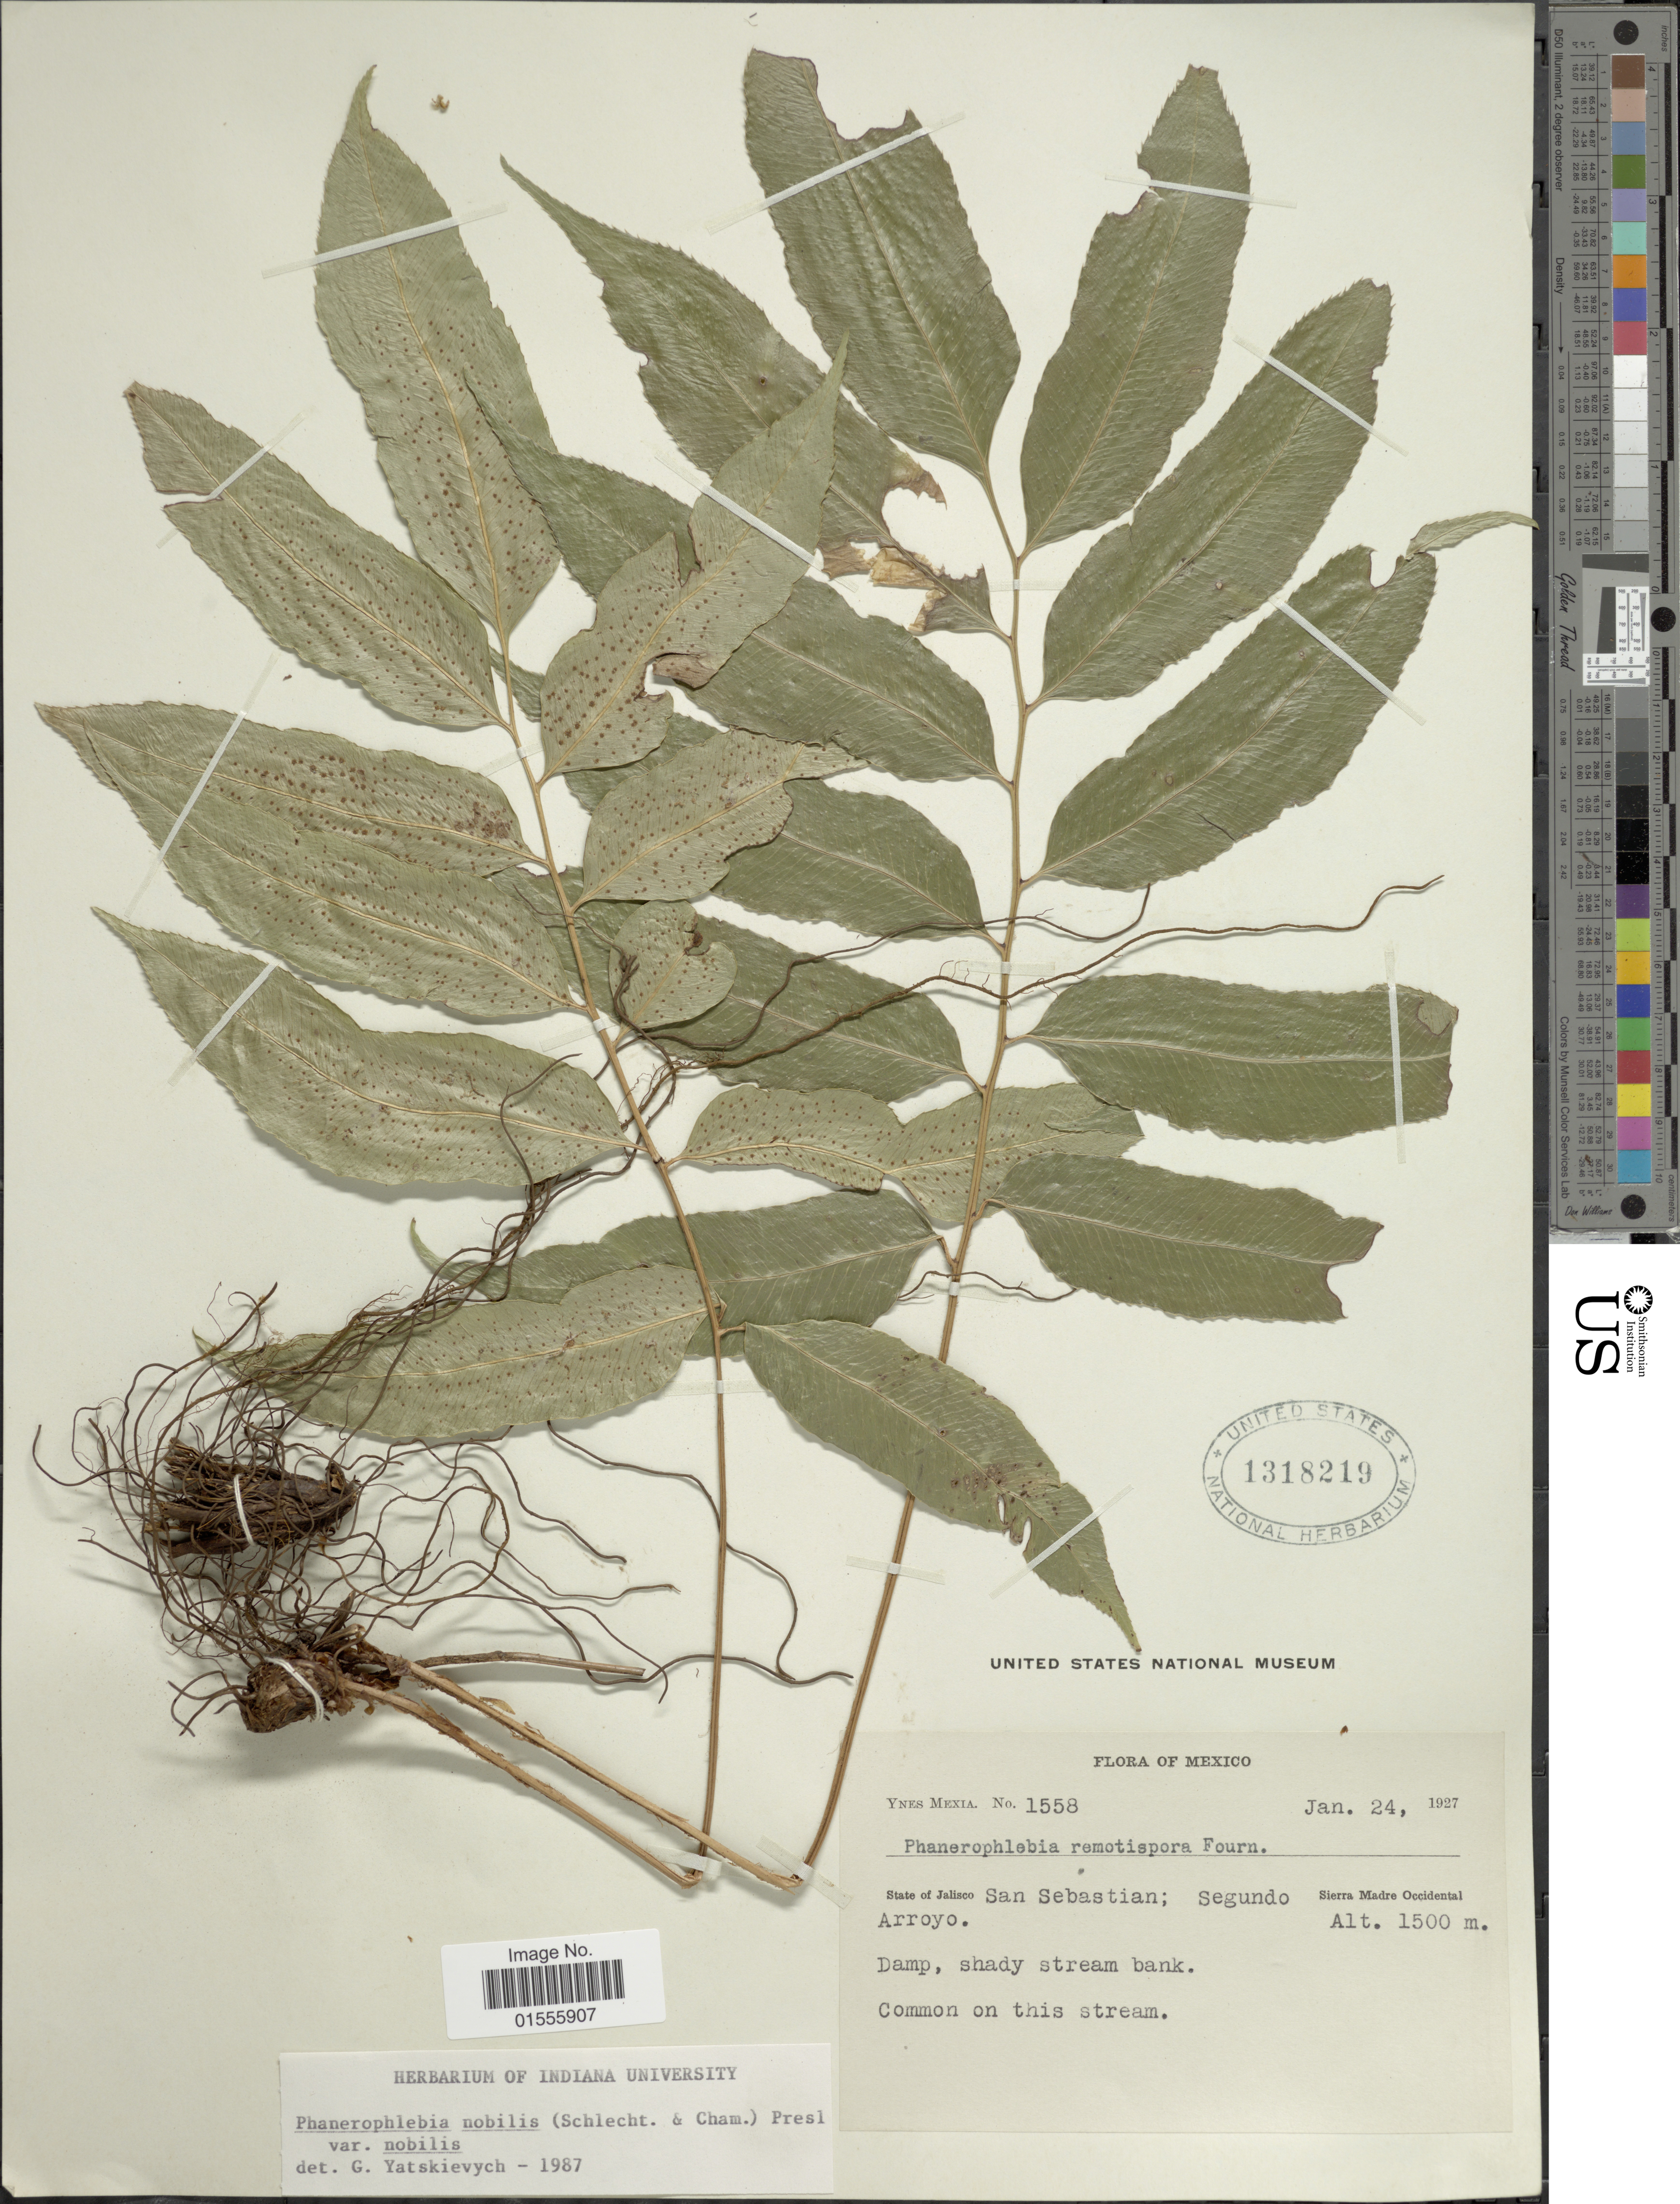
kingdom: Plantae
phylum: Tracheophyta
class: Polypodiopsida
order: Polypodiales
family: Dryopteridaceae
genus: Phanerophlebia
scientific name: Phanerophlebia nobilis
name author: (Schltdl. & Cham.) C. Presl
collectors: Y. Mexia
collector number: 1558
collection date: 1927-01-24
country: Mexico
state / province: Jalisco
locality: San Sebastian; Segundo, Sierra Madre Occidental Arroyo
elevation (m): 1500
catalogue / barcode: US 1318219